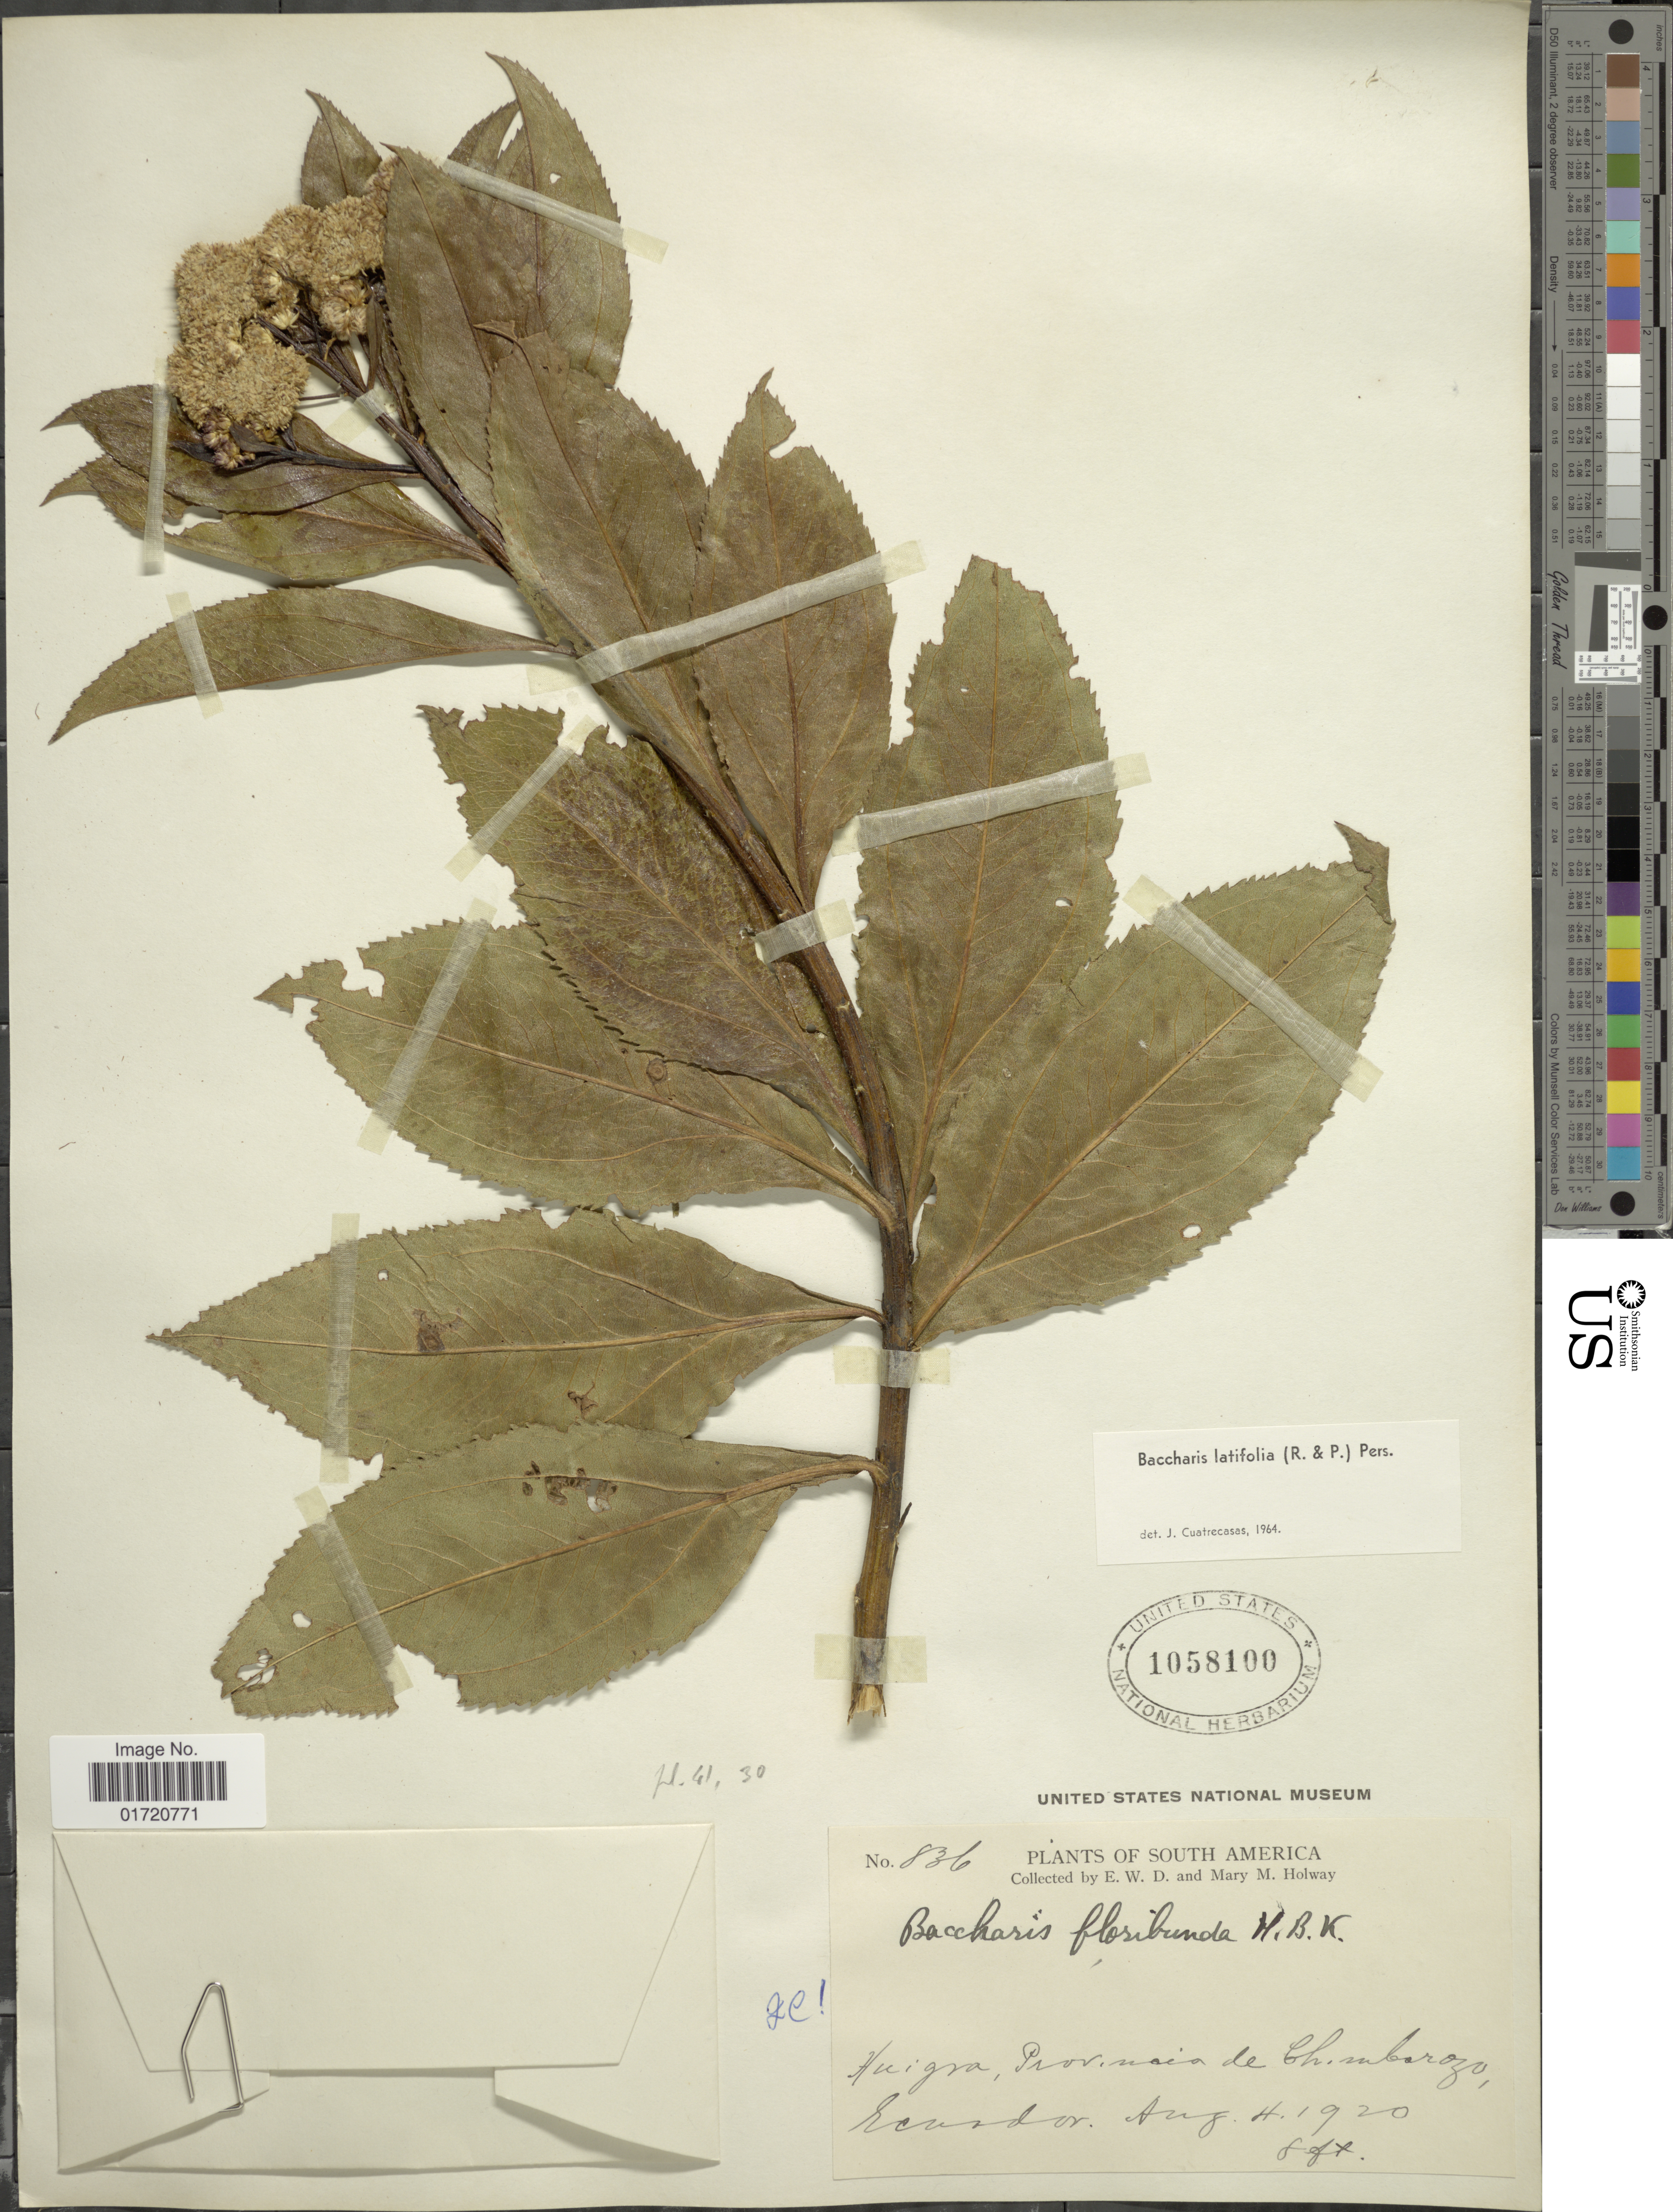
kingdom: Plantae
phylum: Tracheophyta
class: Magnoliopsida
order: Asterales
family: Asteraceae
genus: Baccharis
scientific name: Baccharis latifolia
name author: (Ruiz & Pav.) Pers.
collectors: E. W. D. Holway & M. M. Holway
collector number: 836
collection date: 1920-08-04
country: Ecuador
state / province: Chimborazo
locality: South America, Huigra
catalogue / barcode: US 1058100